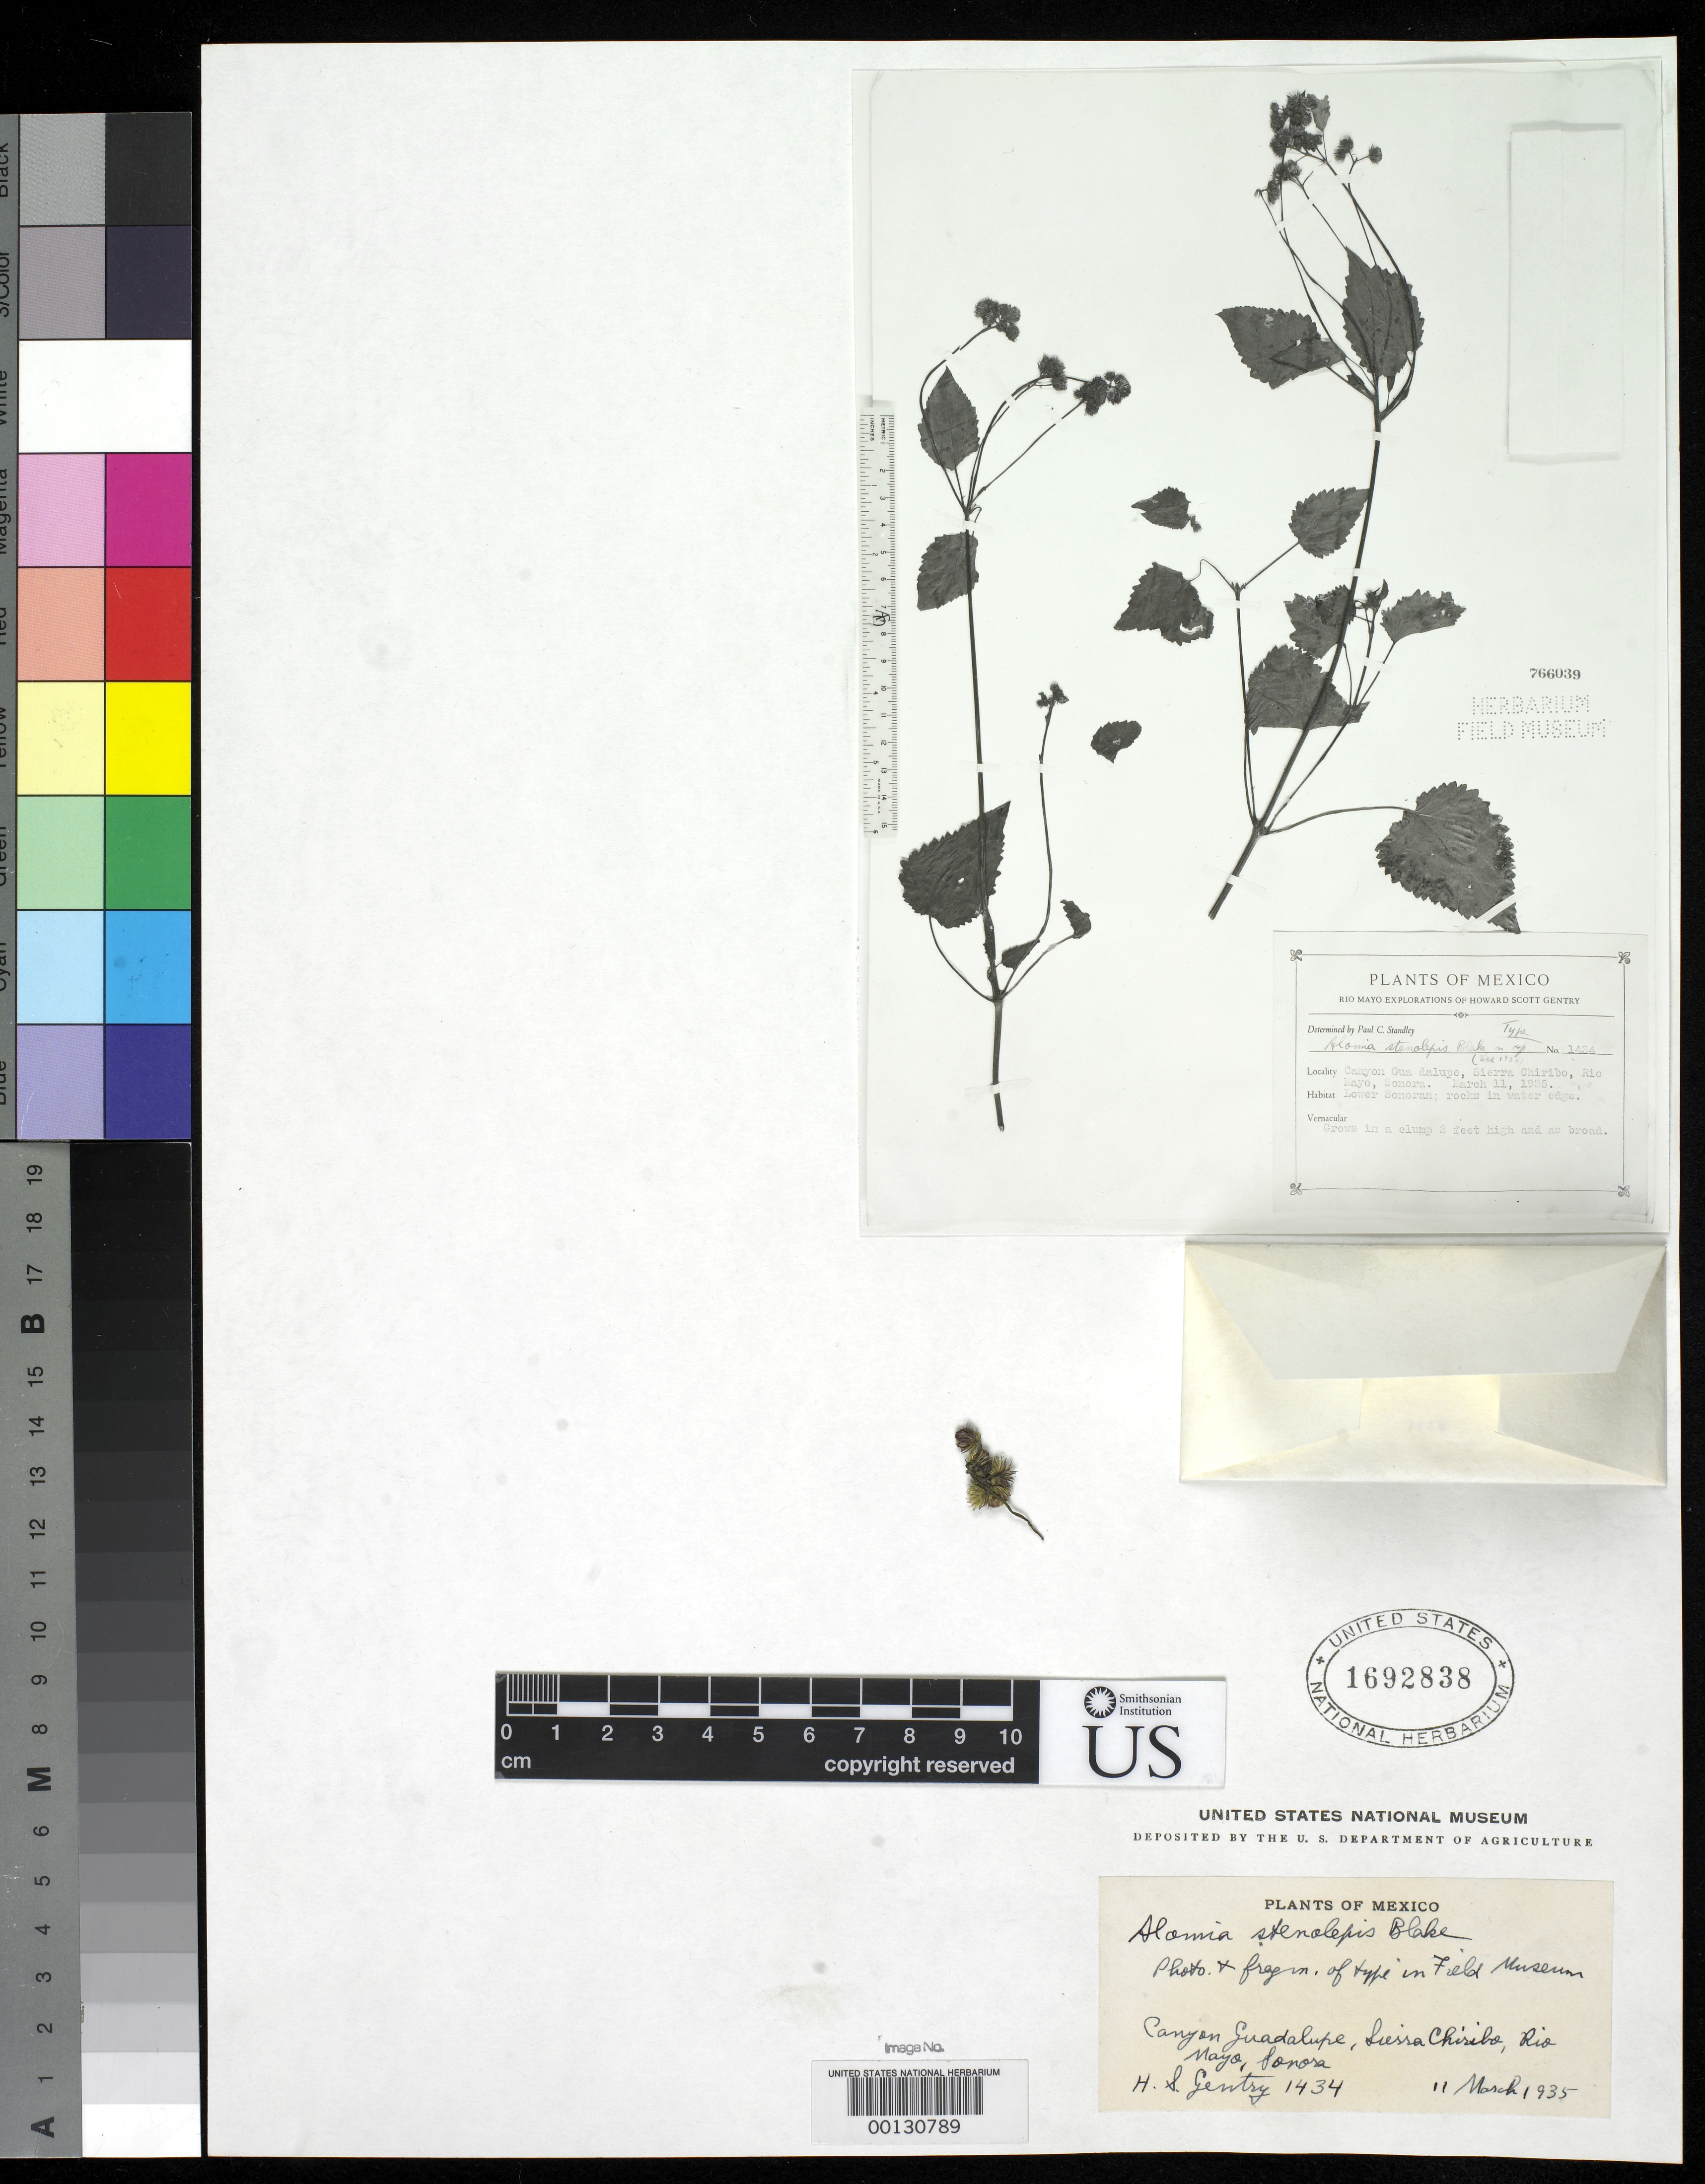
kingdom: Plantae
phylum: Tracheophyta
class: Magnoliopsida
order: Asterales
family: Asteraceae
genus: Alomia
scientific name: Alomia stenolepis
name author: S.F. Blake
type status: Type Fragment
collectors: H. S. Gentry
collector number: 1434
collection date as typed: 11 Mar 1935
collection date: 1935-03-11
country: Mexico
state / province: Sonora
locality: Canyon Guadalupe, Sierra Chiribo, Rio Nayo.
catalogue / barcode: US 1692838